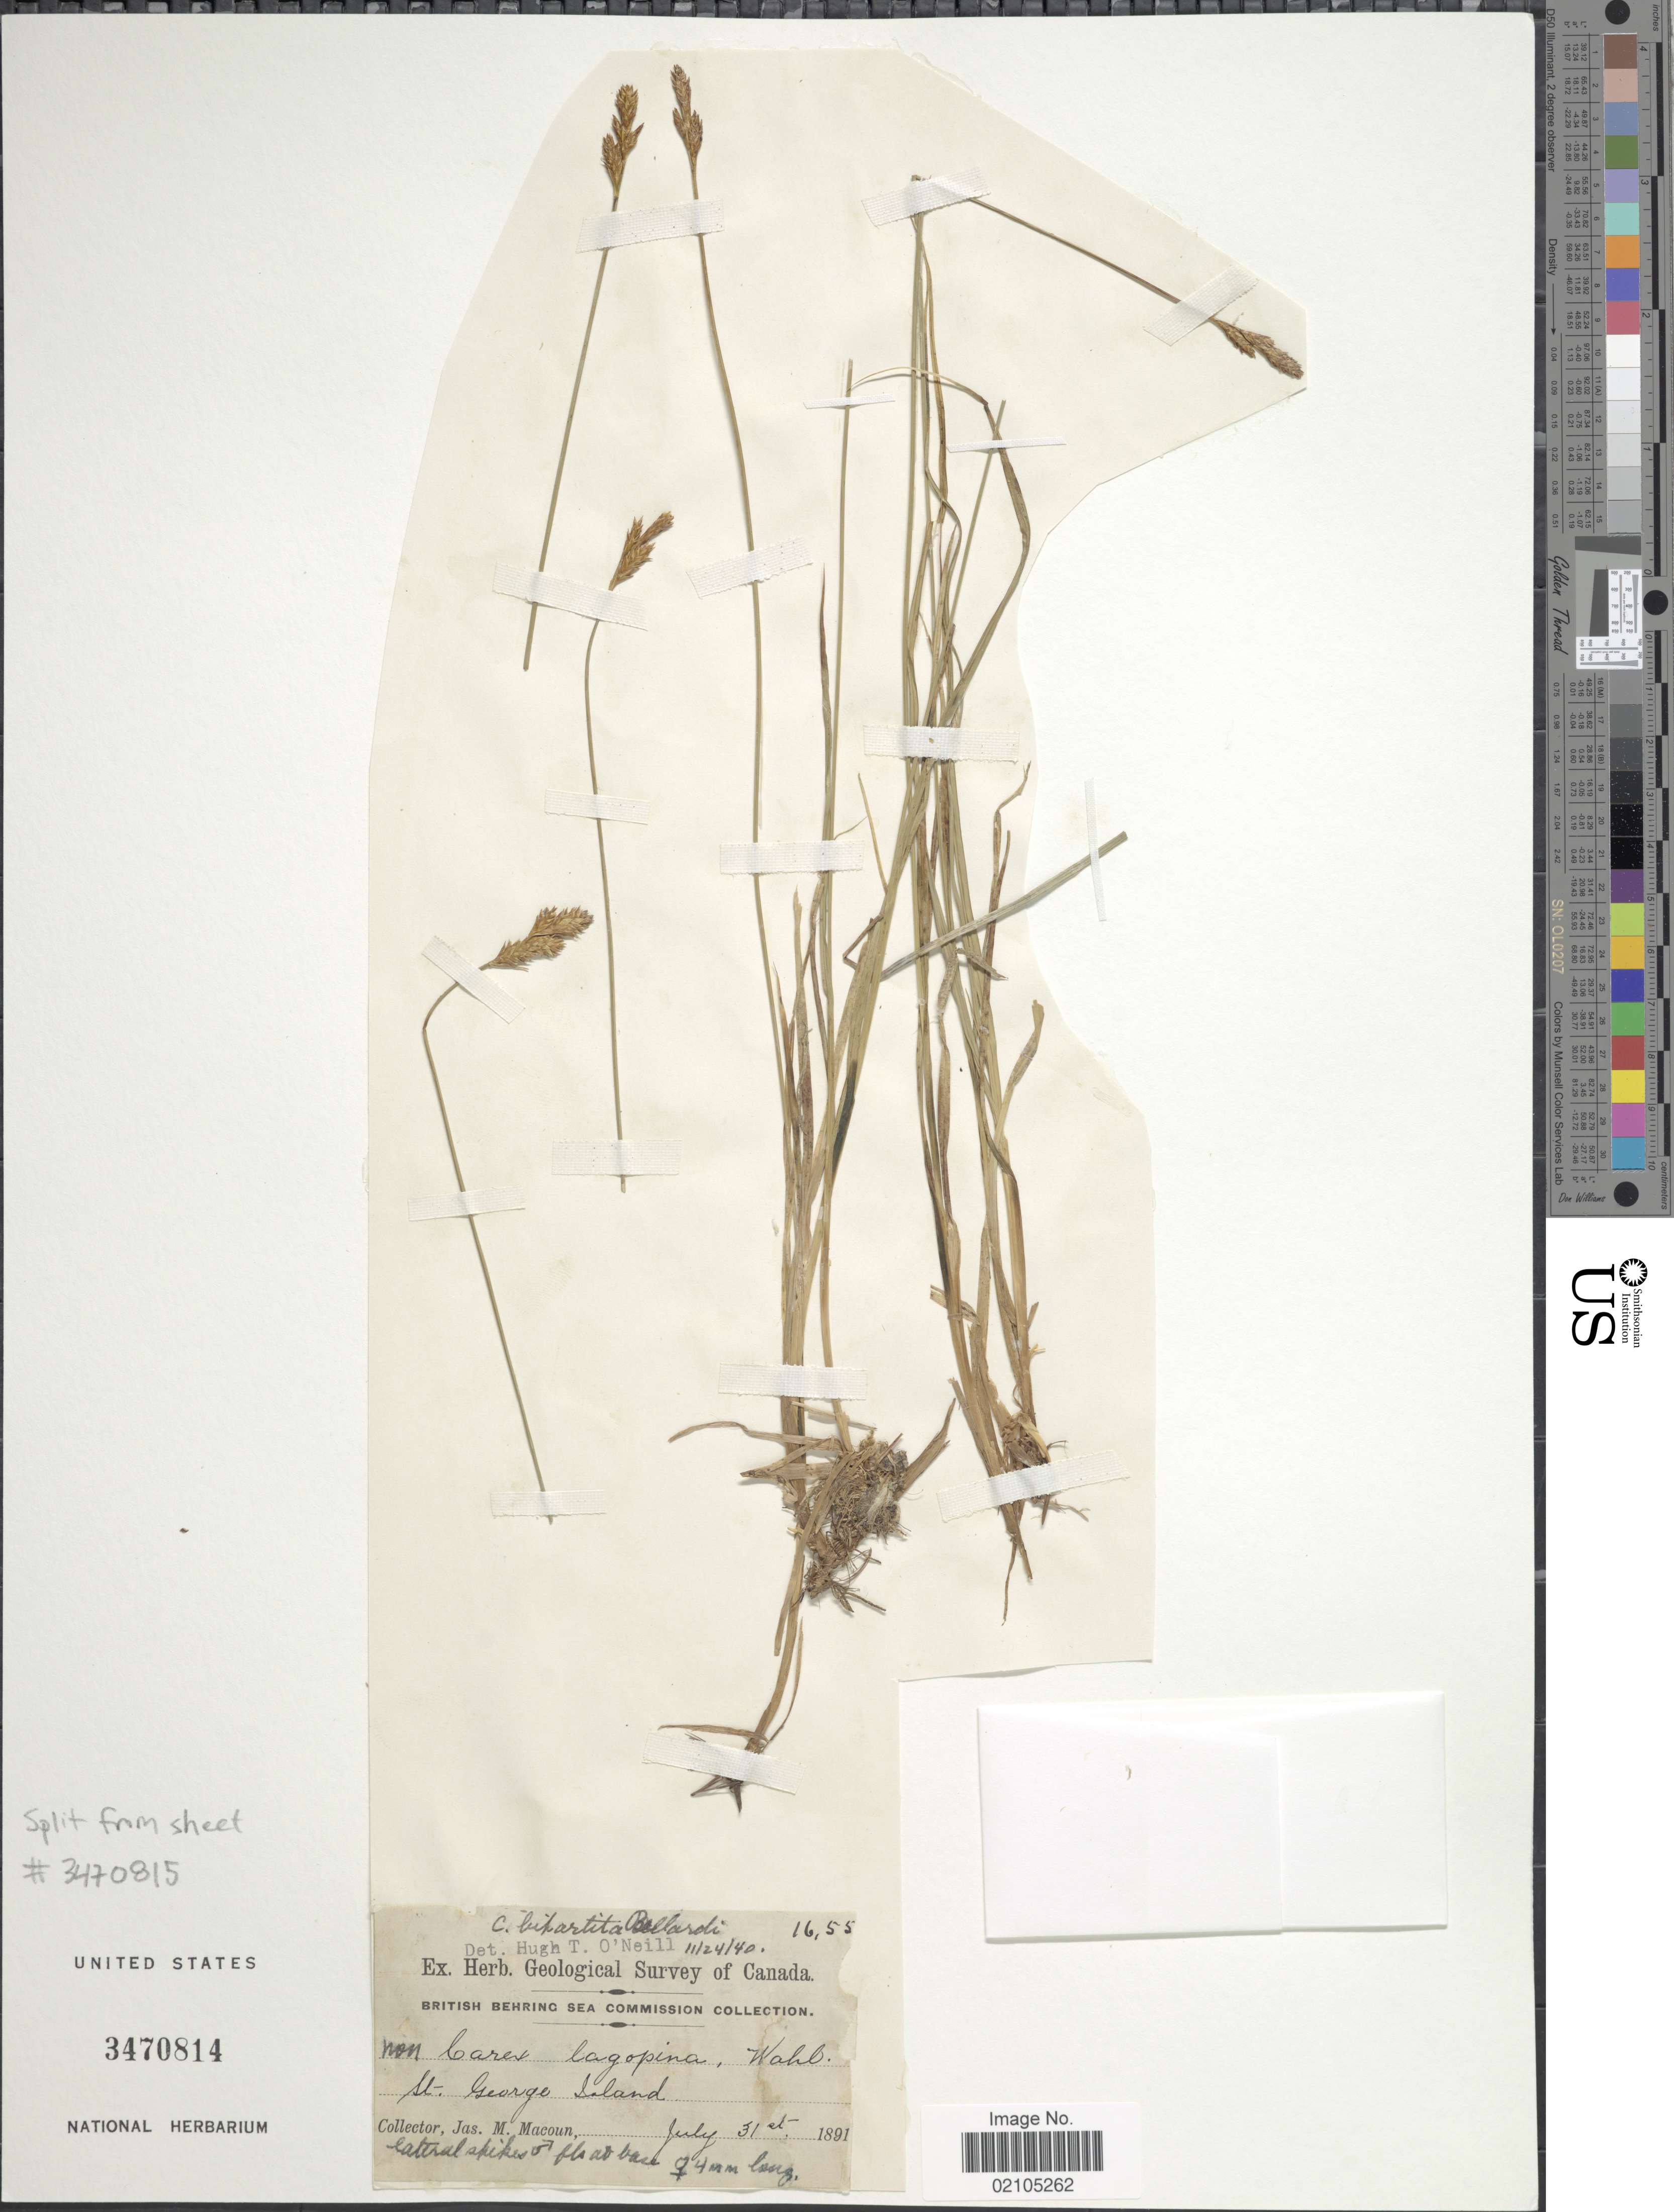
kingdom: Plantae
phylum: Tracheophyta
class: Liliopsida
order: Poales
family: Cyperaceae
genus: Carex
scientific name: Carex lachenalii subsp. lachenalii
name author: Schkuhr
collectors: J. M. Macoun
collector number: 1655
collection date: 1891-07-31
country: United States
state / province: Alaska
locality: St. George Island.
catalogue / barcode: US 3470814